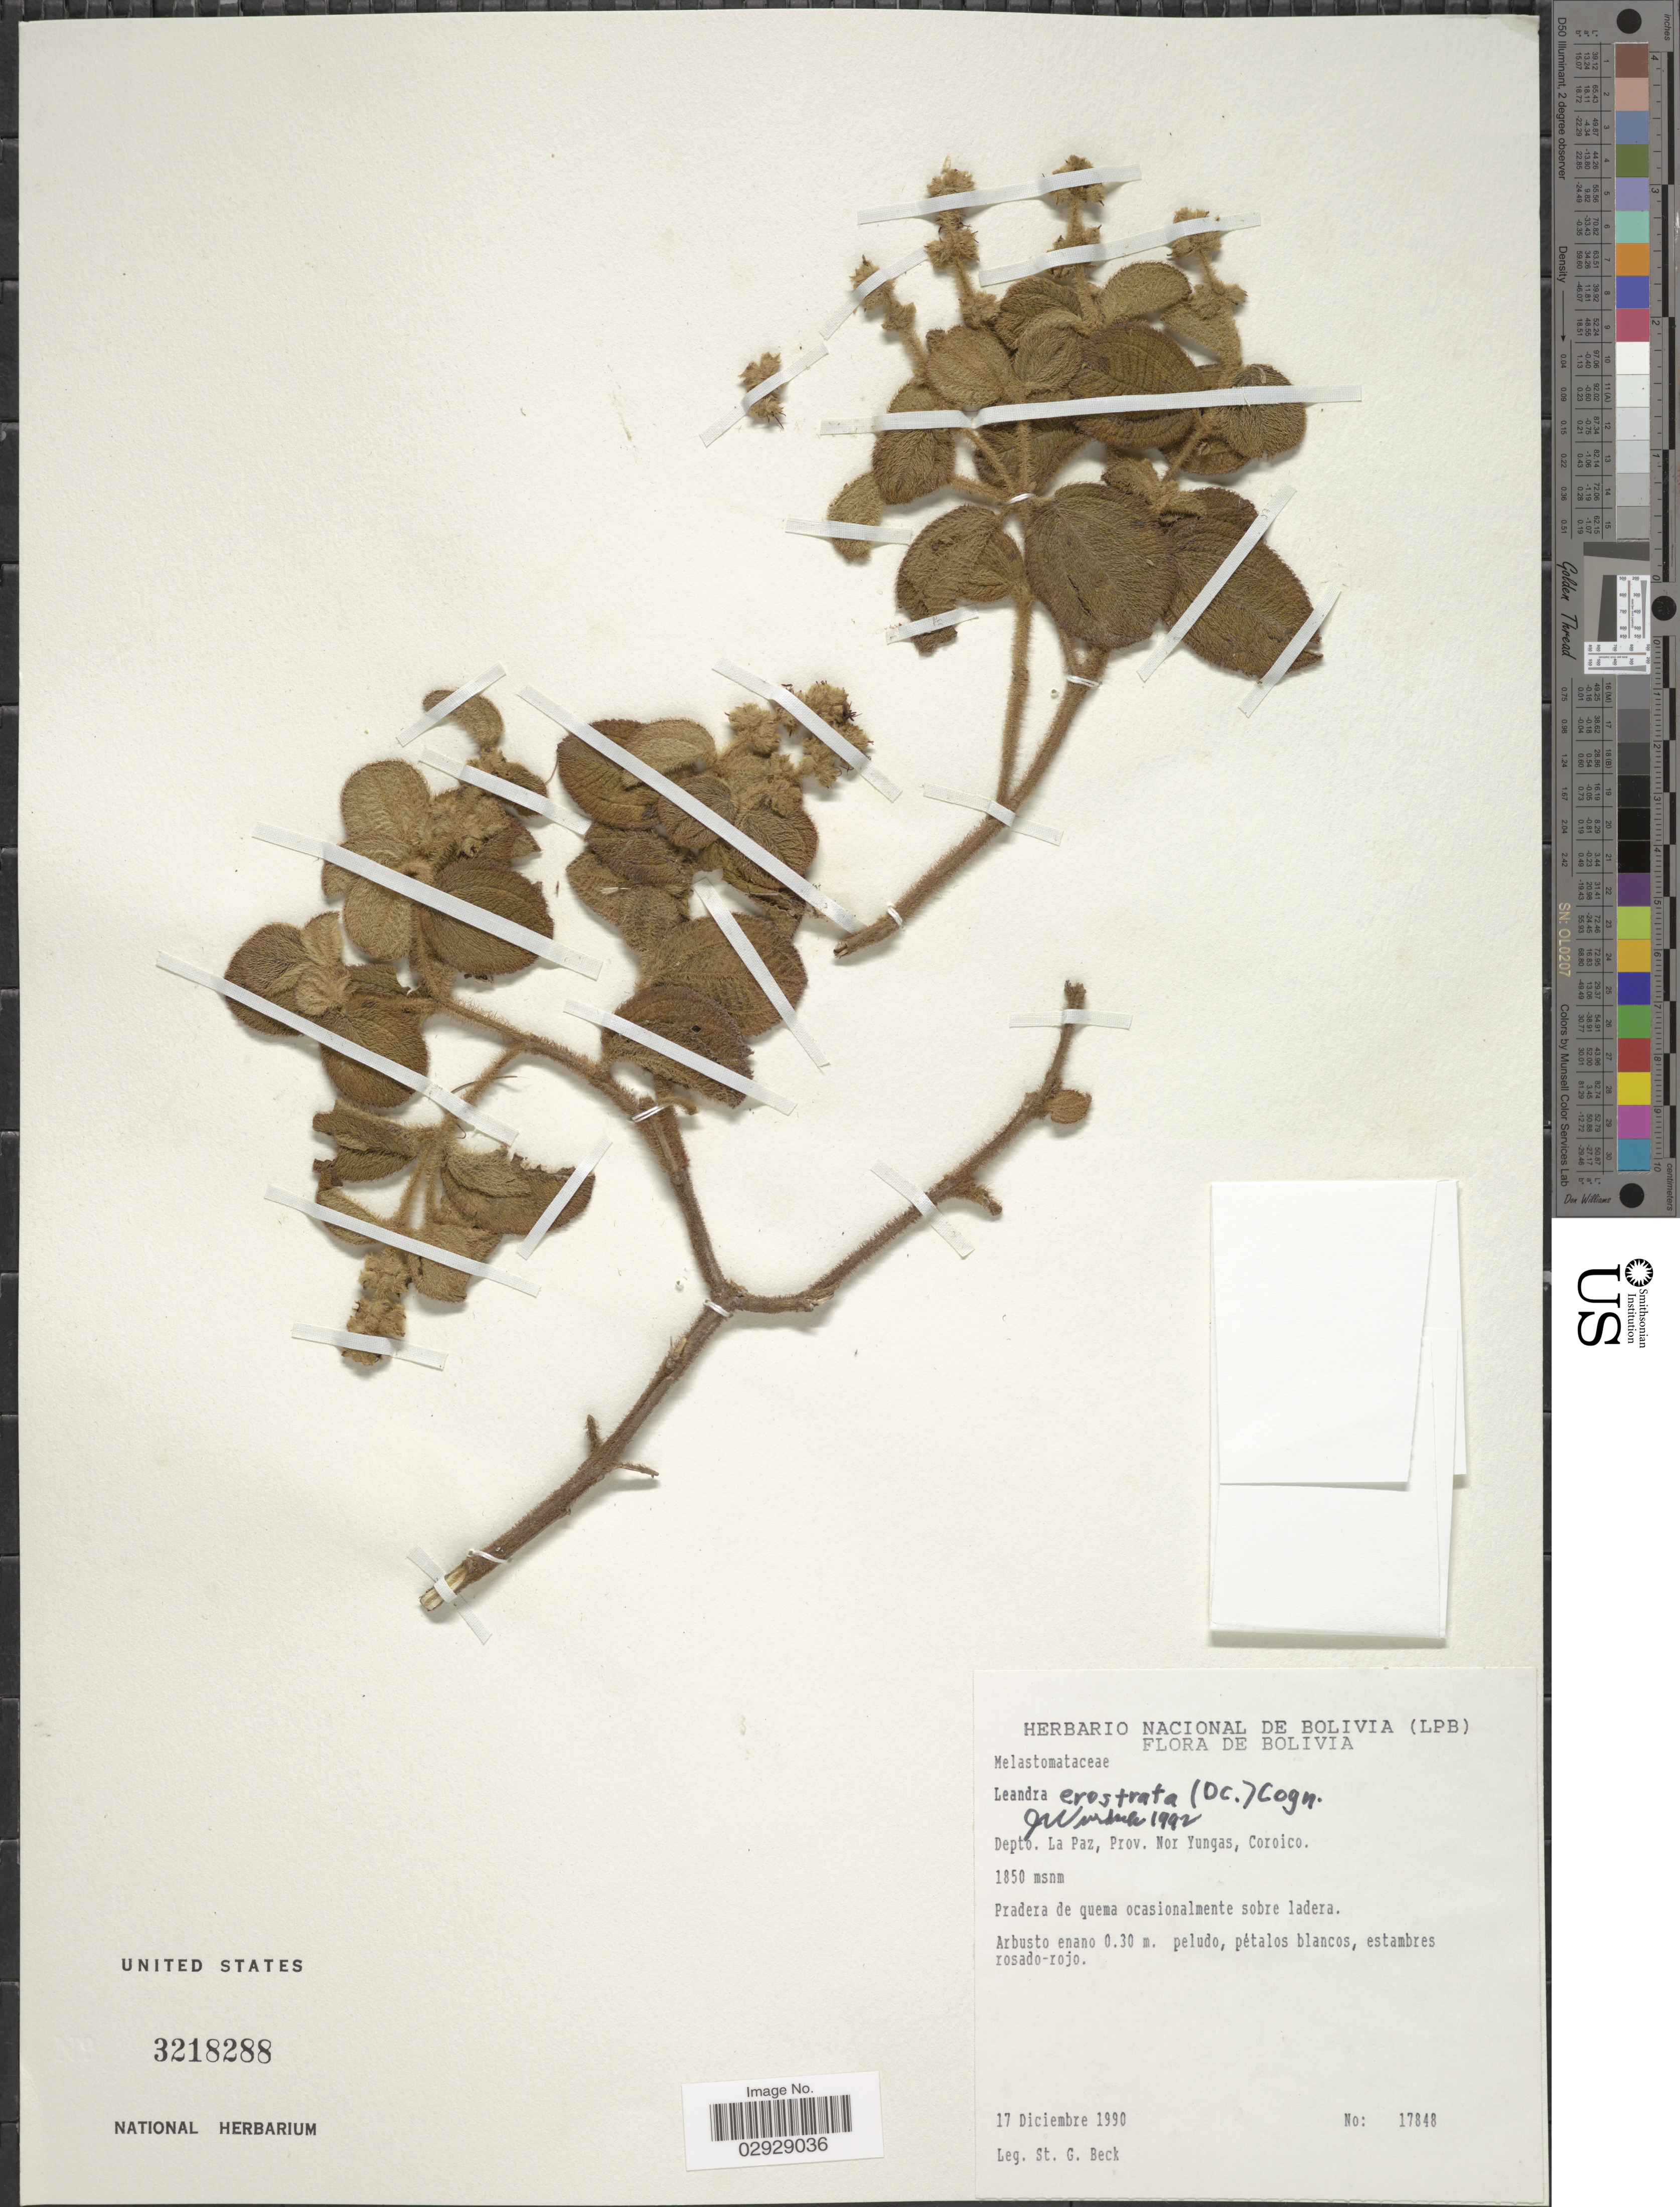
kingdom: Plantae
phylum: Tracheophyta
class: Magnoliopsida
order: Myrtales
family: Melastomataceae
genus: Leandra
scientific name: Leandra erostrata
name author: (DC.) Cogn.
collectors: S. G. Beck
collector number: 17848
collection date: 1990-12-17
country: Bolivia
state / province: La Paz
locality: Depto. La Paz, Prov. Nor Yungas, Coroico.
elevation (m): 1850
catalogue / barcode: US 3218288